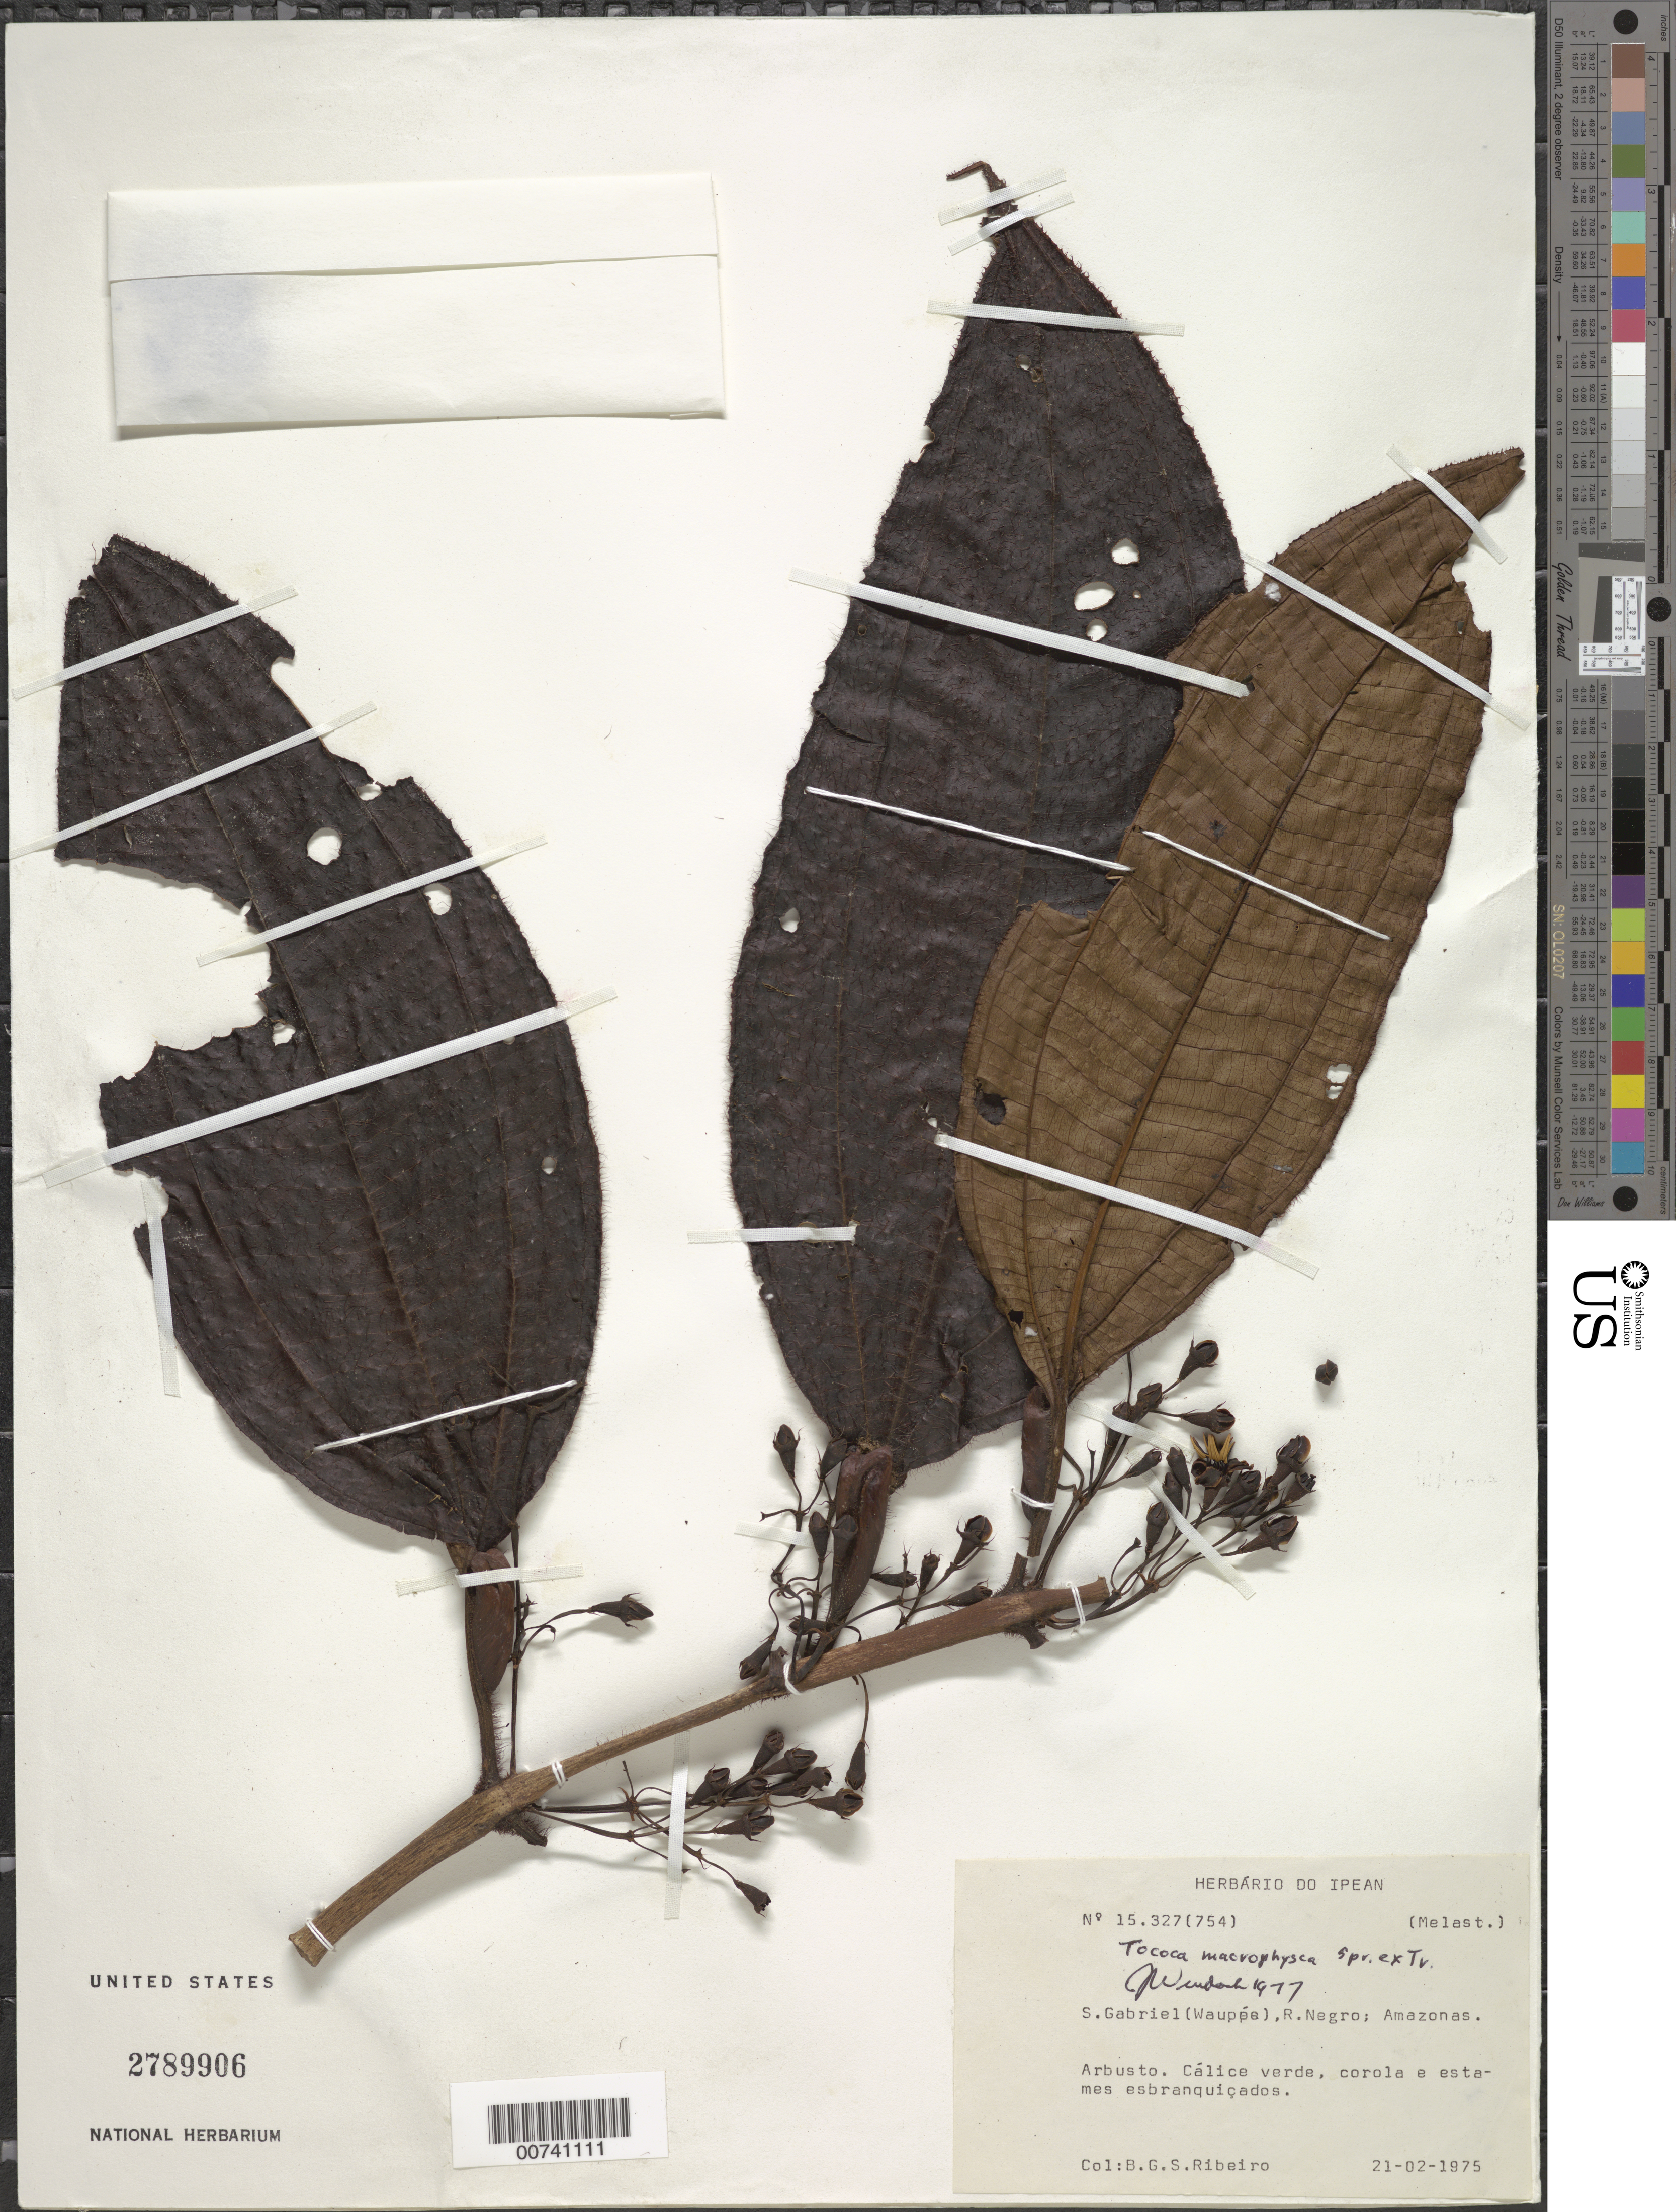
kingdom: Plantae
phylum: Tracheophyta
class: Magnoliopsida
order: Myrtales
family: Melastomataceae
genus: Tococa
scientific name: Tococa macrophysca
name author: Spruce ex Triana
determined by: Wurdack, John J., (US), US (UNITED STATES)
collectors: B. G. S. Ribeiro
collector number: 15327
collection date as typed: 21-Feb-75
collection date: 1975-02-21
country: Venezuela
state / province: Amazonas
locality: Río Negro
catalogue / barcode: US 2789906